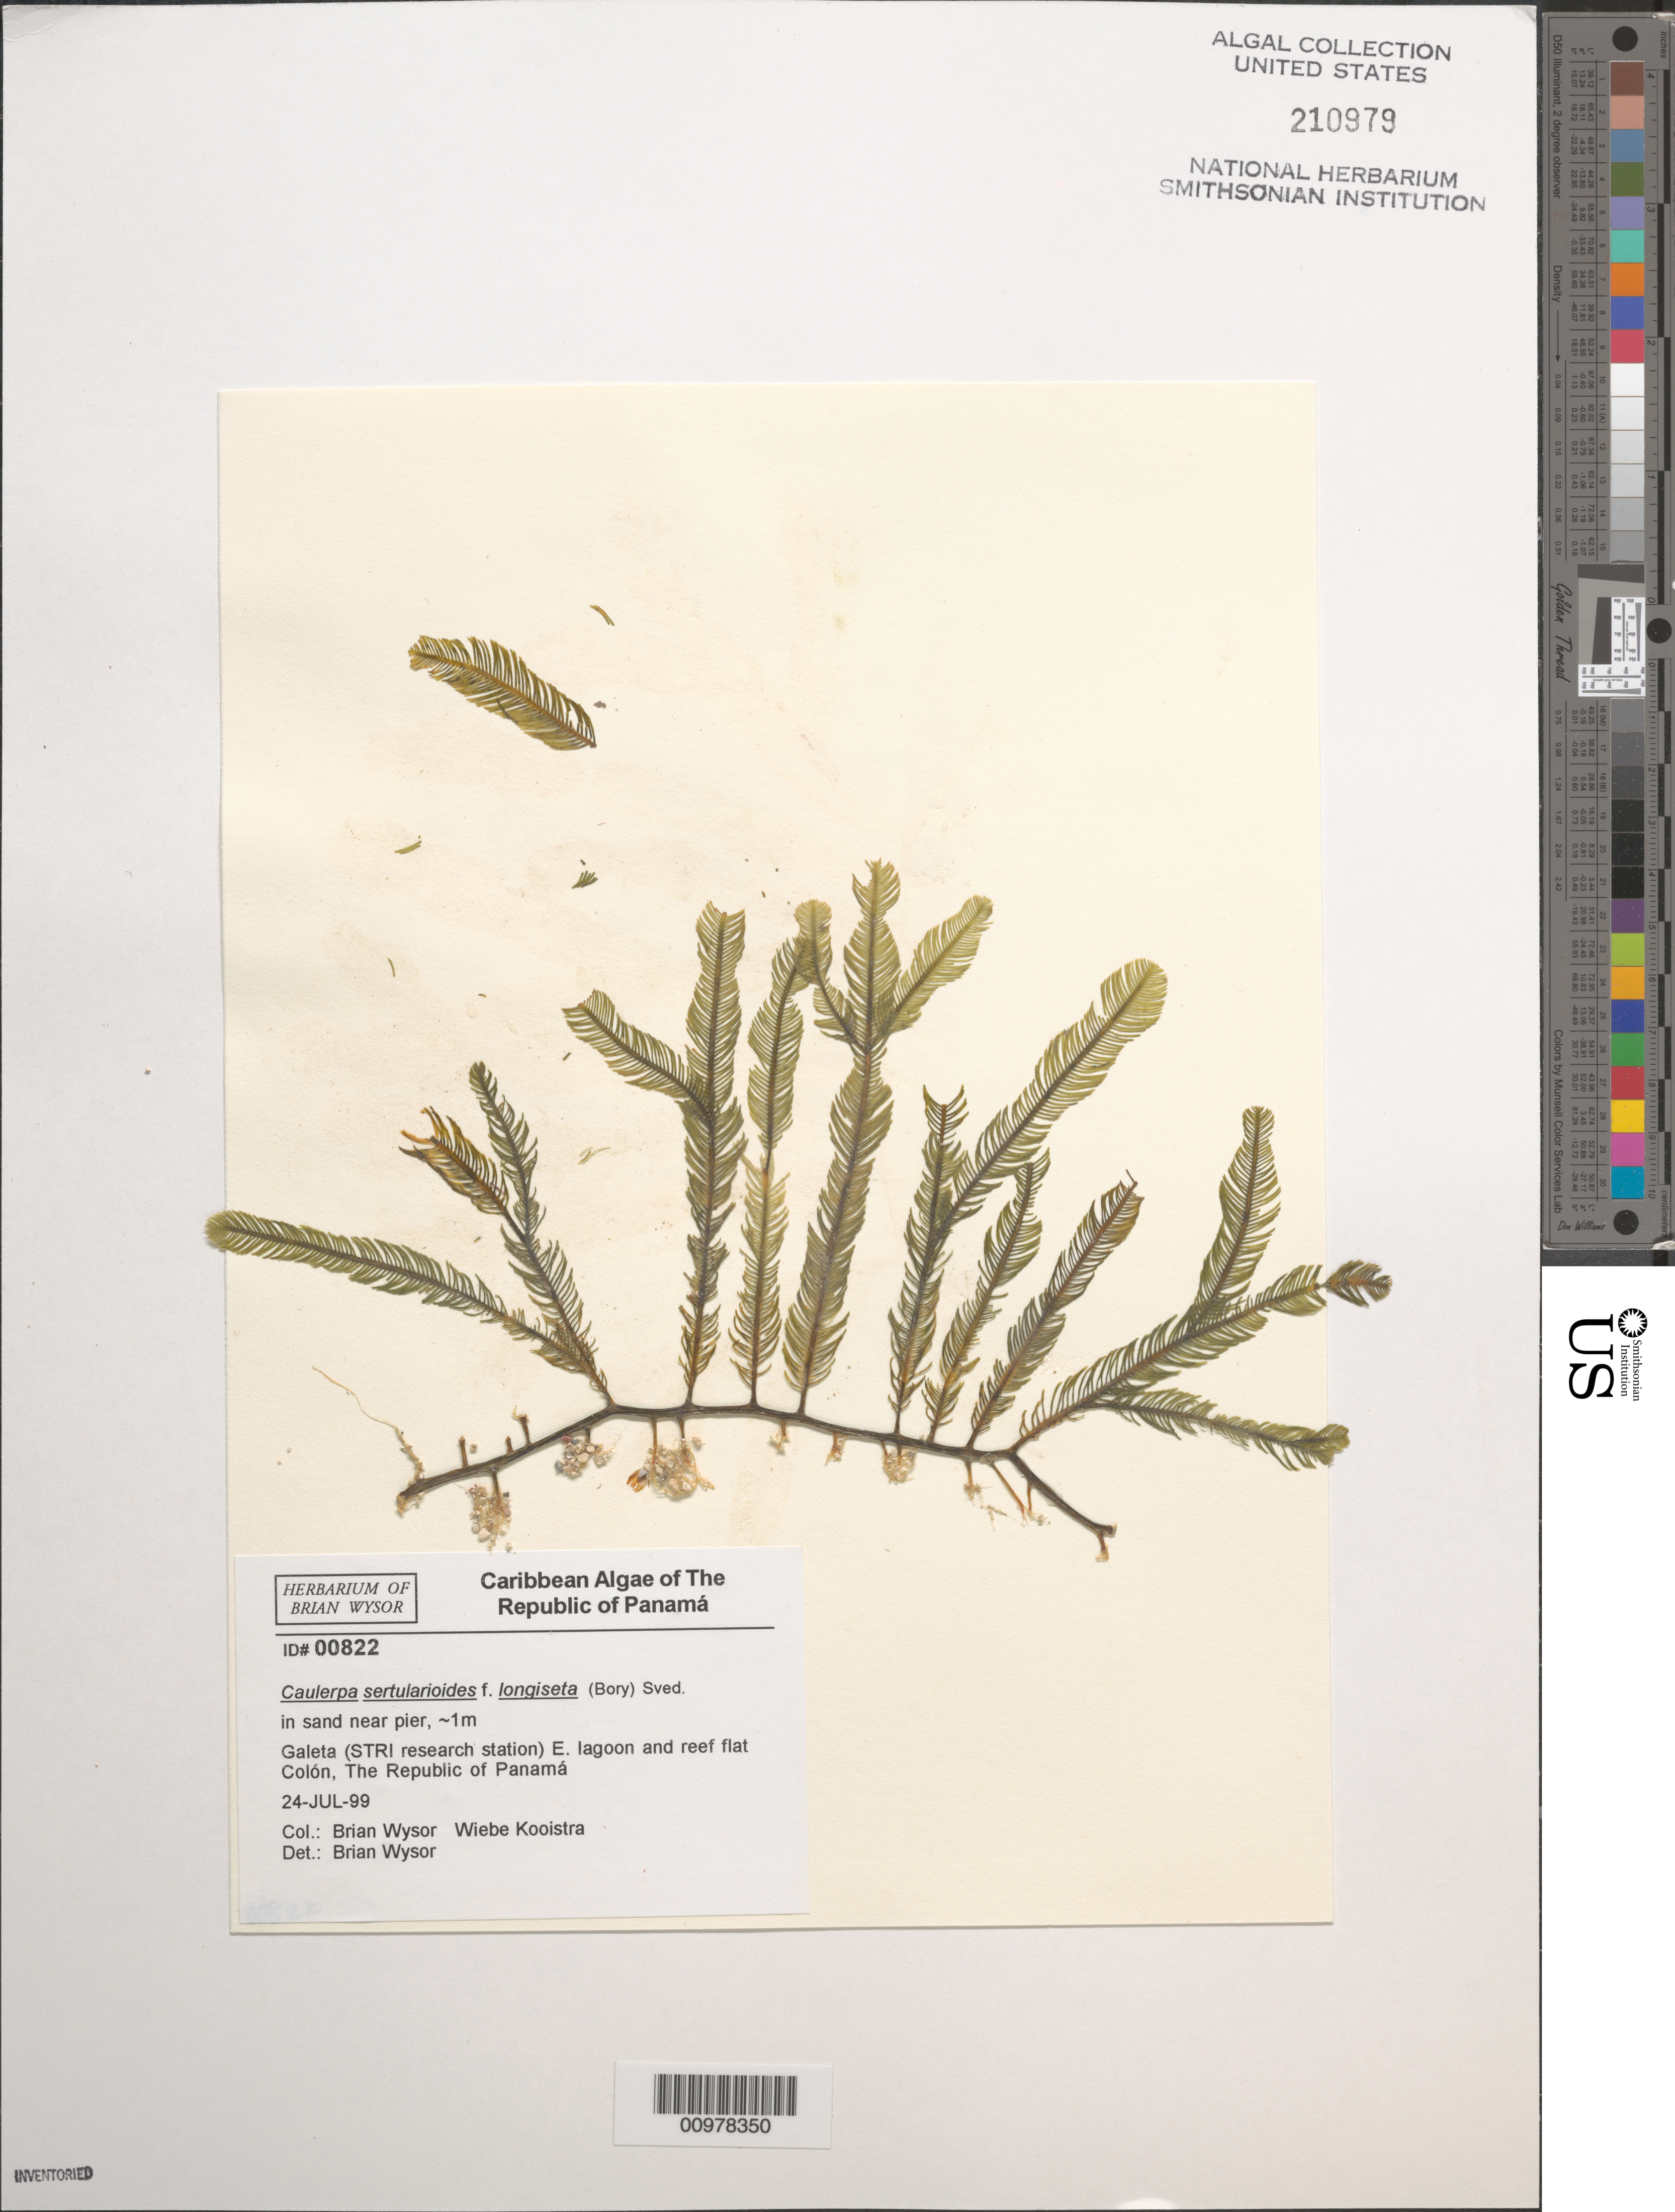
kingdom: Plantae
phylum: Chlorophyta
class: Ulvophyceae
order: Bryopsidales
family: Caulerpaceae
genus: Caulerpa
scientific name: Caulerpa sertularioides f. longiseta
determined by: Wysor, B.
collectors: B. Wysor & W. Kooistra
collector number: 00822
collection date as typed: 24 Jul 1999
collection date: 1999-07-24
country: Panama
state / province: Colón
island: Galeta Island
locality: STRI (Smithsonian Tropical Research Institute) research station, east lagoon and reef flat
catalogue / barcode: US 210979